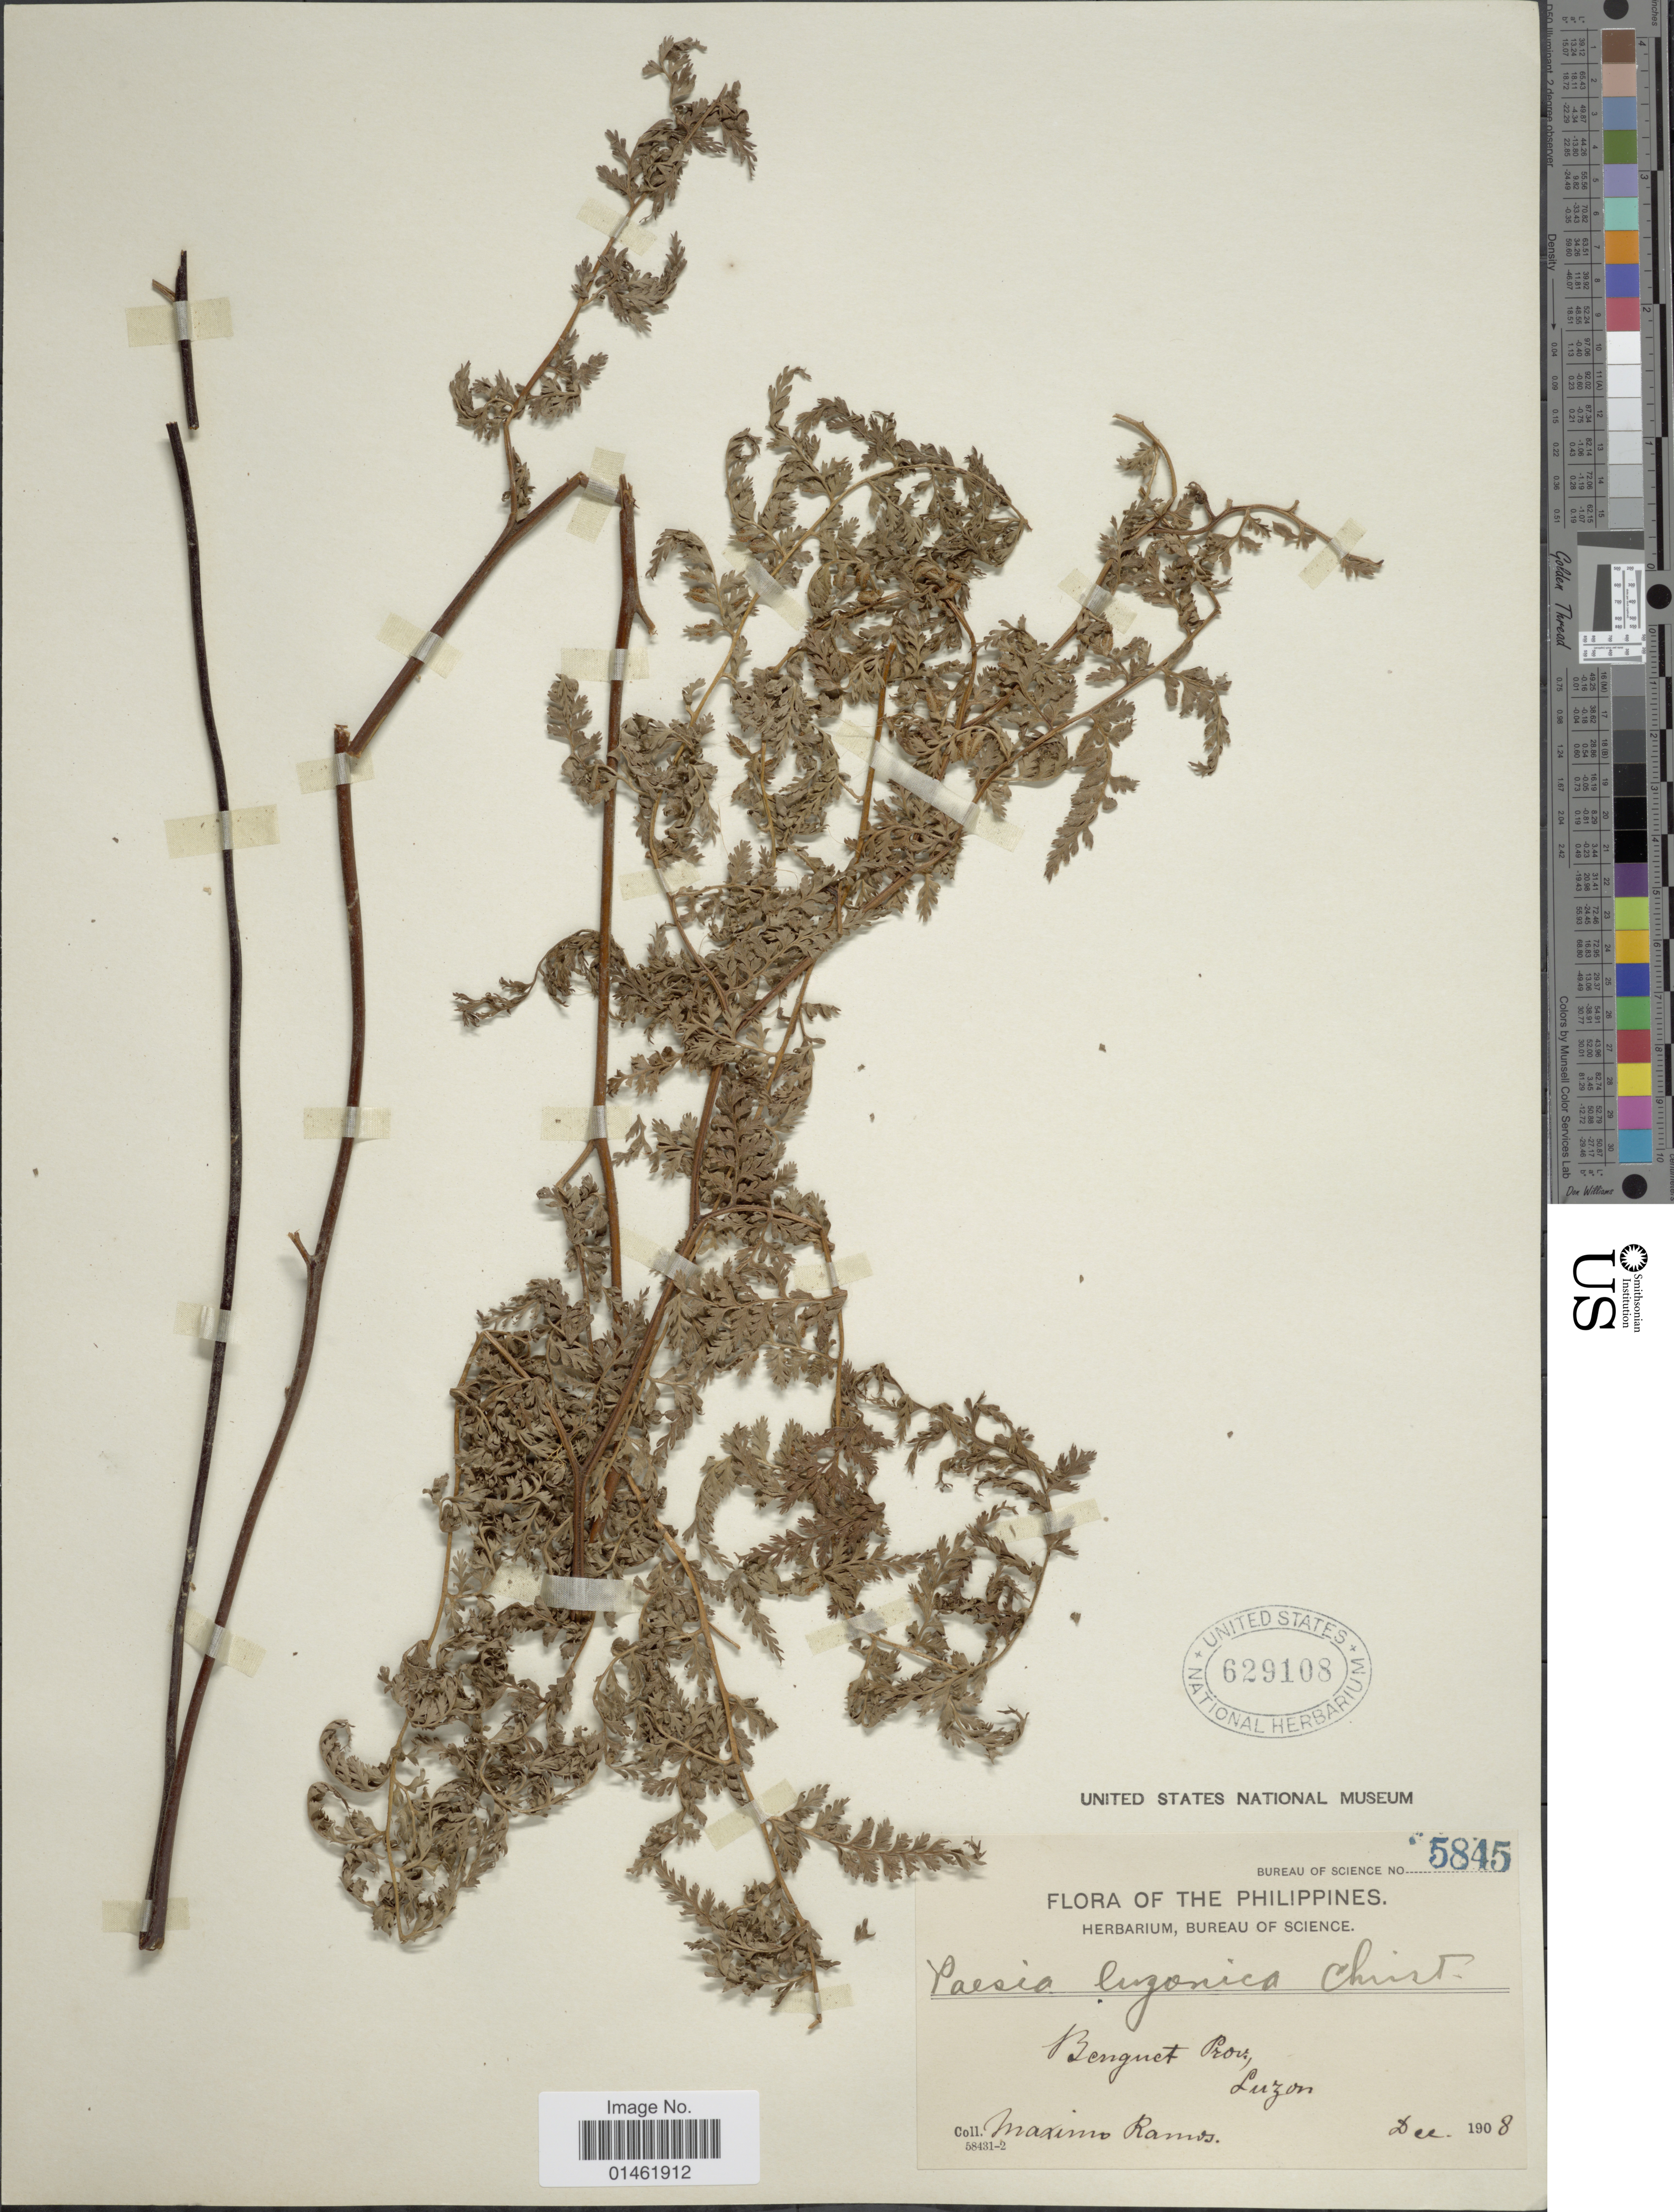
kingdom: Plantae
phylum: Tracheophyta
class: Polypodiopsida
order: Polypodiales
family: Dennstaedtiaceae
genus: Paesia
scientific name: Paesia luzonica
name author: Christ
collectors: M. Ramos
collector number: Bureau of Science 5845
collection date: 1908-12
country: Philippines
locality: Benguet Prov., Luzon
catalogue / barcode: US 629108